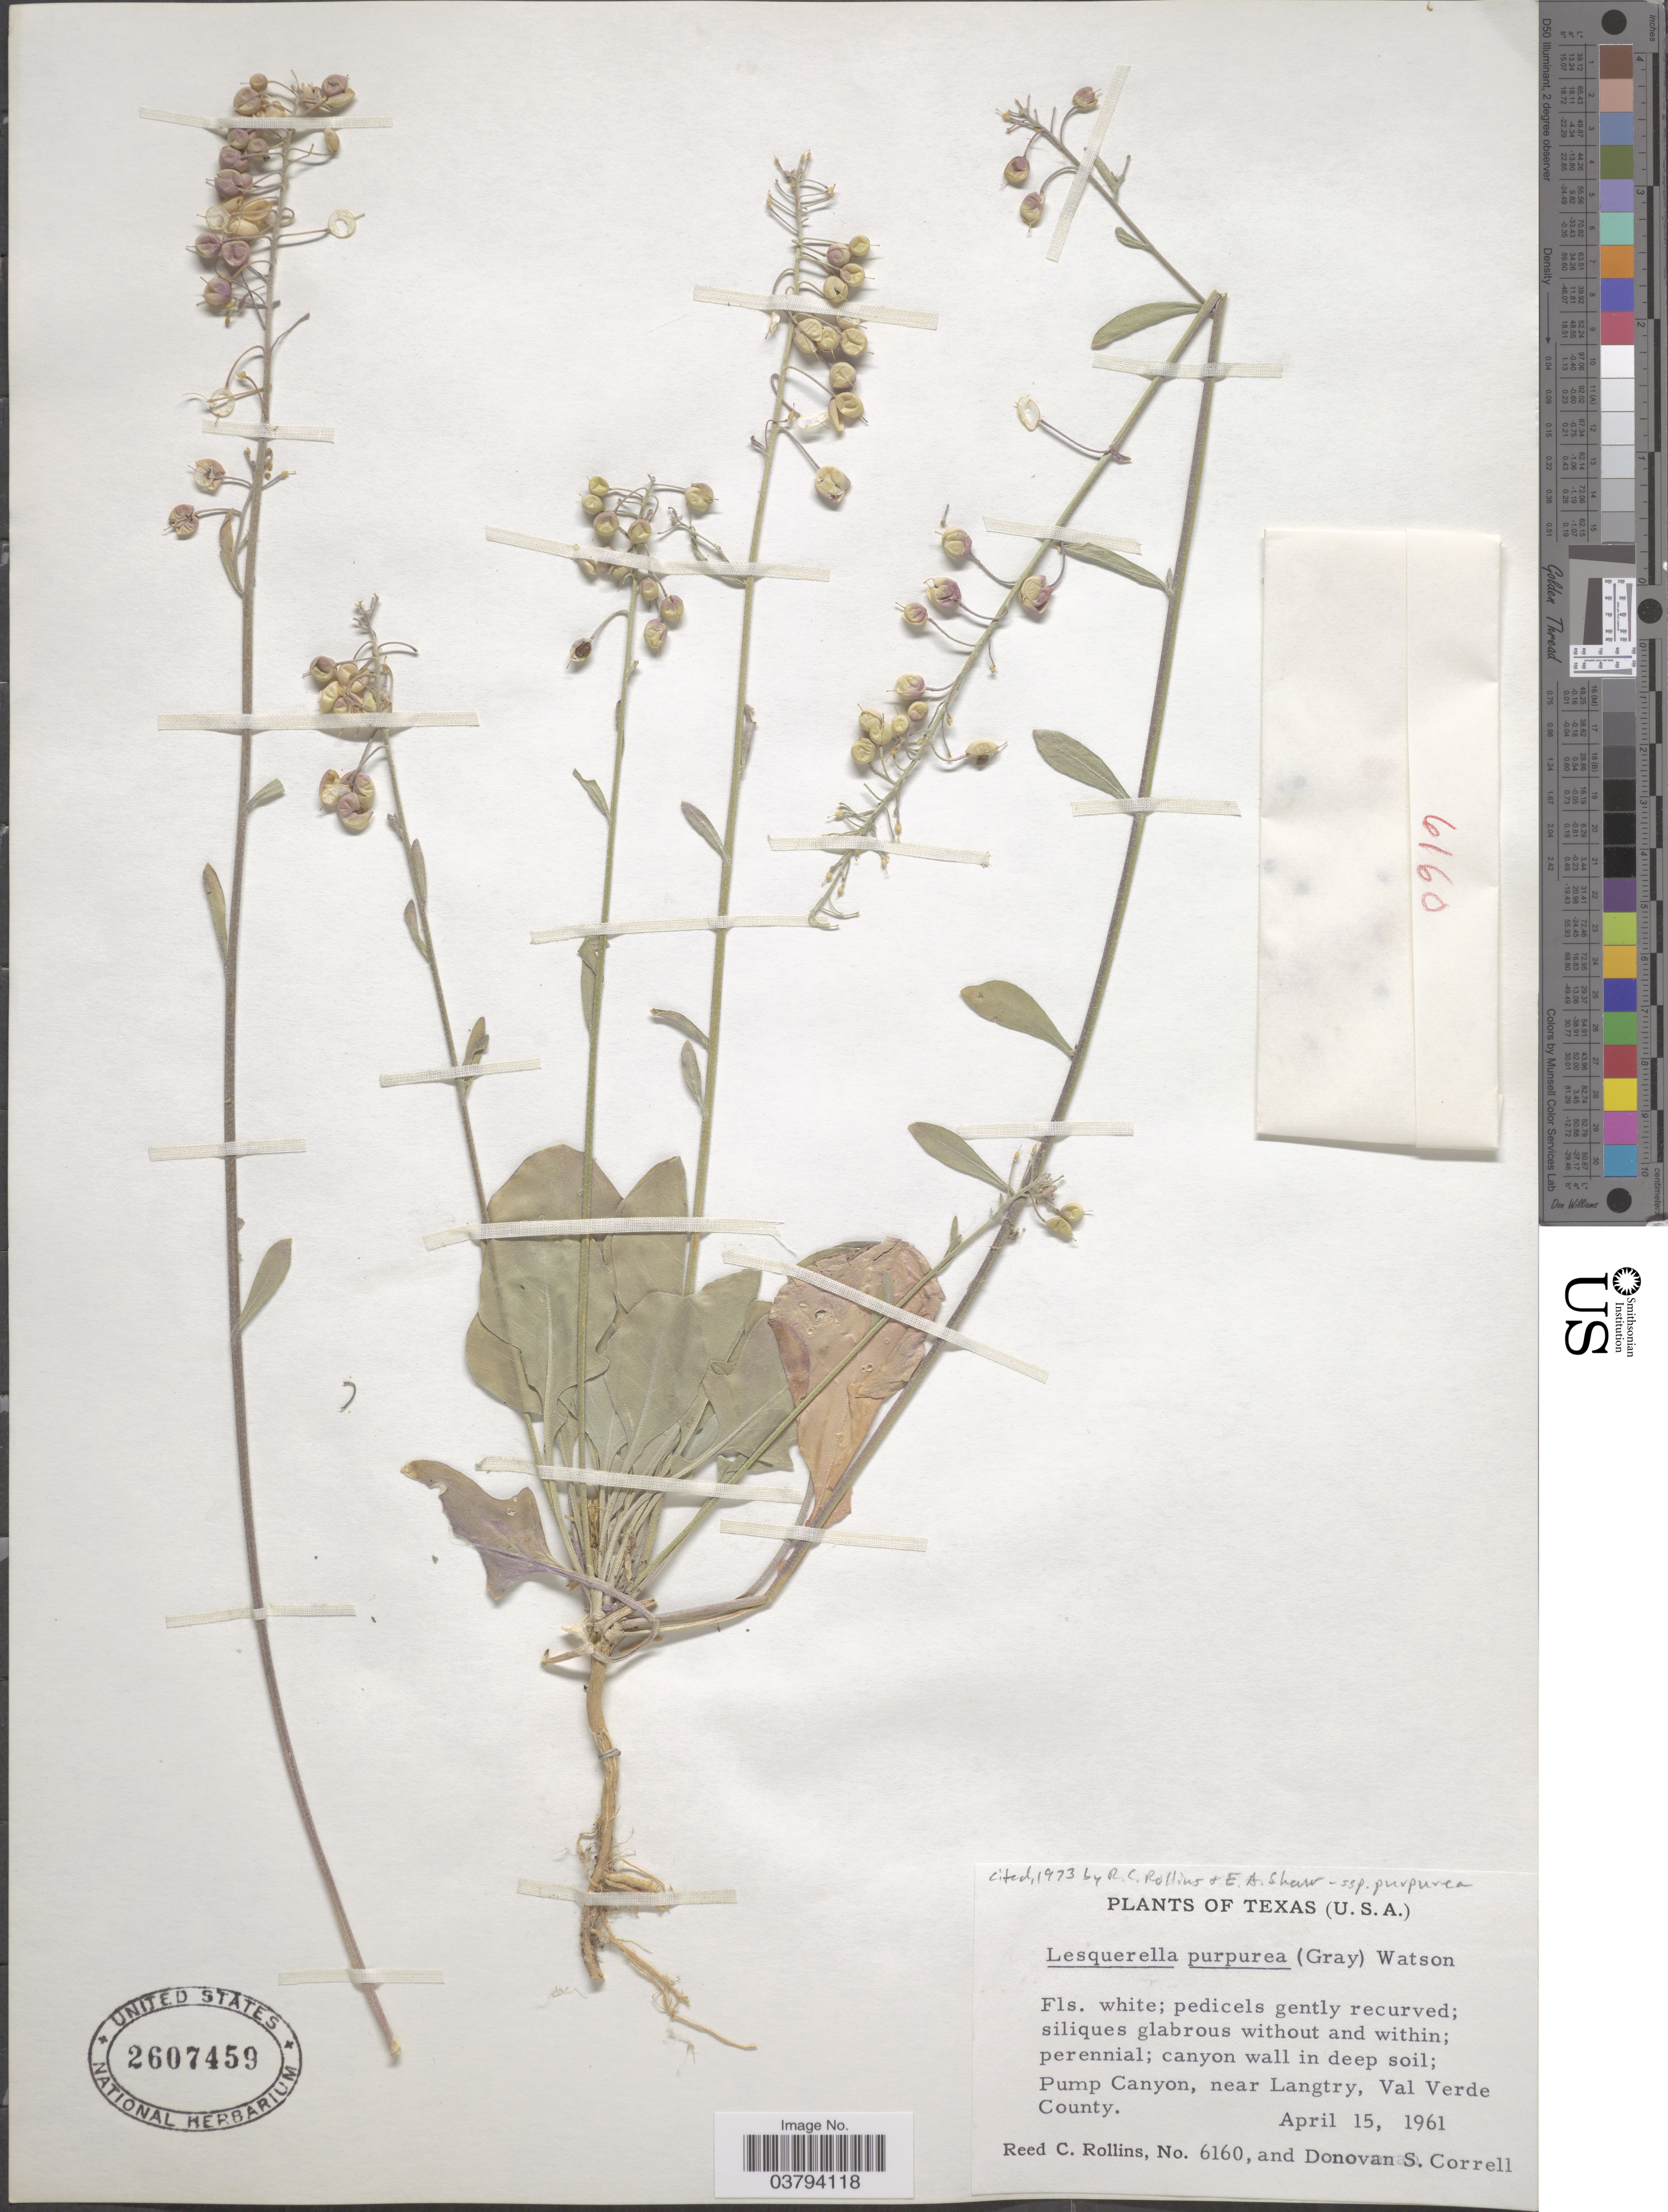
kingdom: Plantae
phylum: Tracheophyta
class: Magnoliopsida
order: Brassicales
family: Brassicaceae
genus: Lesquerella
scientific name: Lesquerella purpurea subsp. purpurea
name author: (A. Gray) S. Watson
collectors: R. C. Rollins & D. S. Correll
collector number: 6160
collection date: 1961-04-15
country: United States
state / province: Texas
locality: Pump Canyon, near Langtry, Val Verde County.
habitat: canyon wall in deep soil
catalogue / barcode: US 2607459